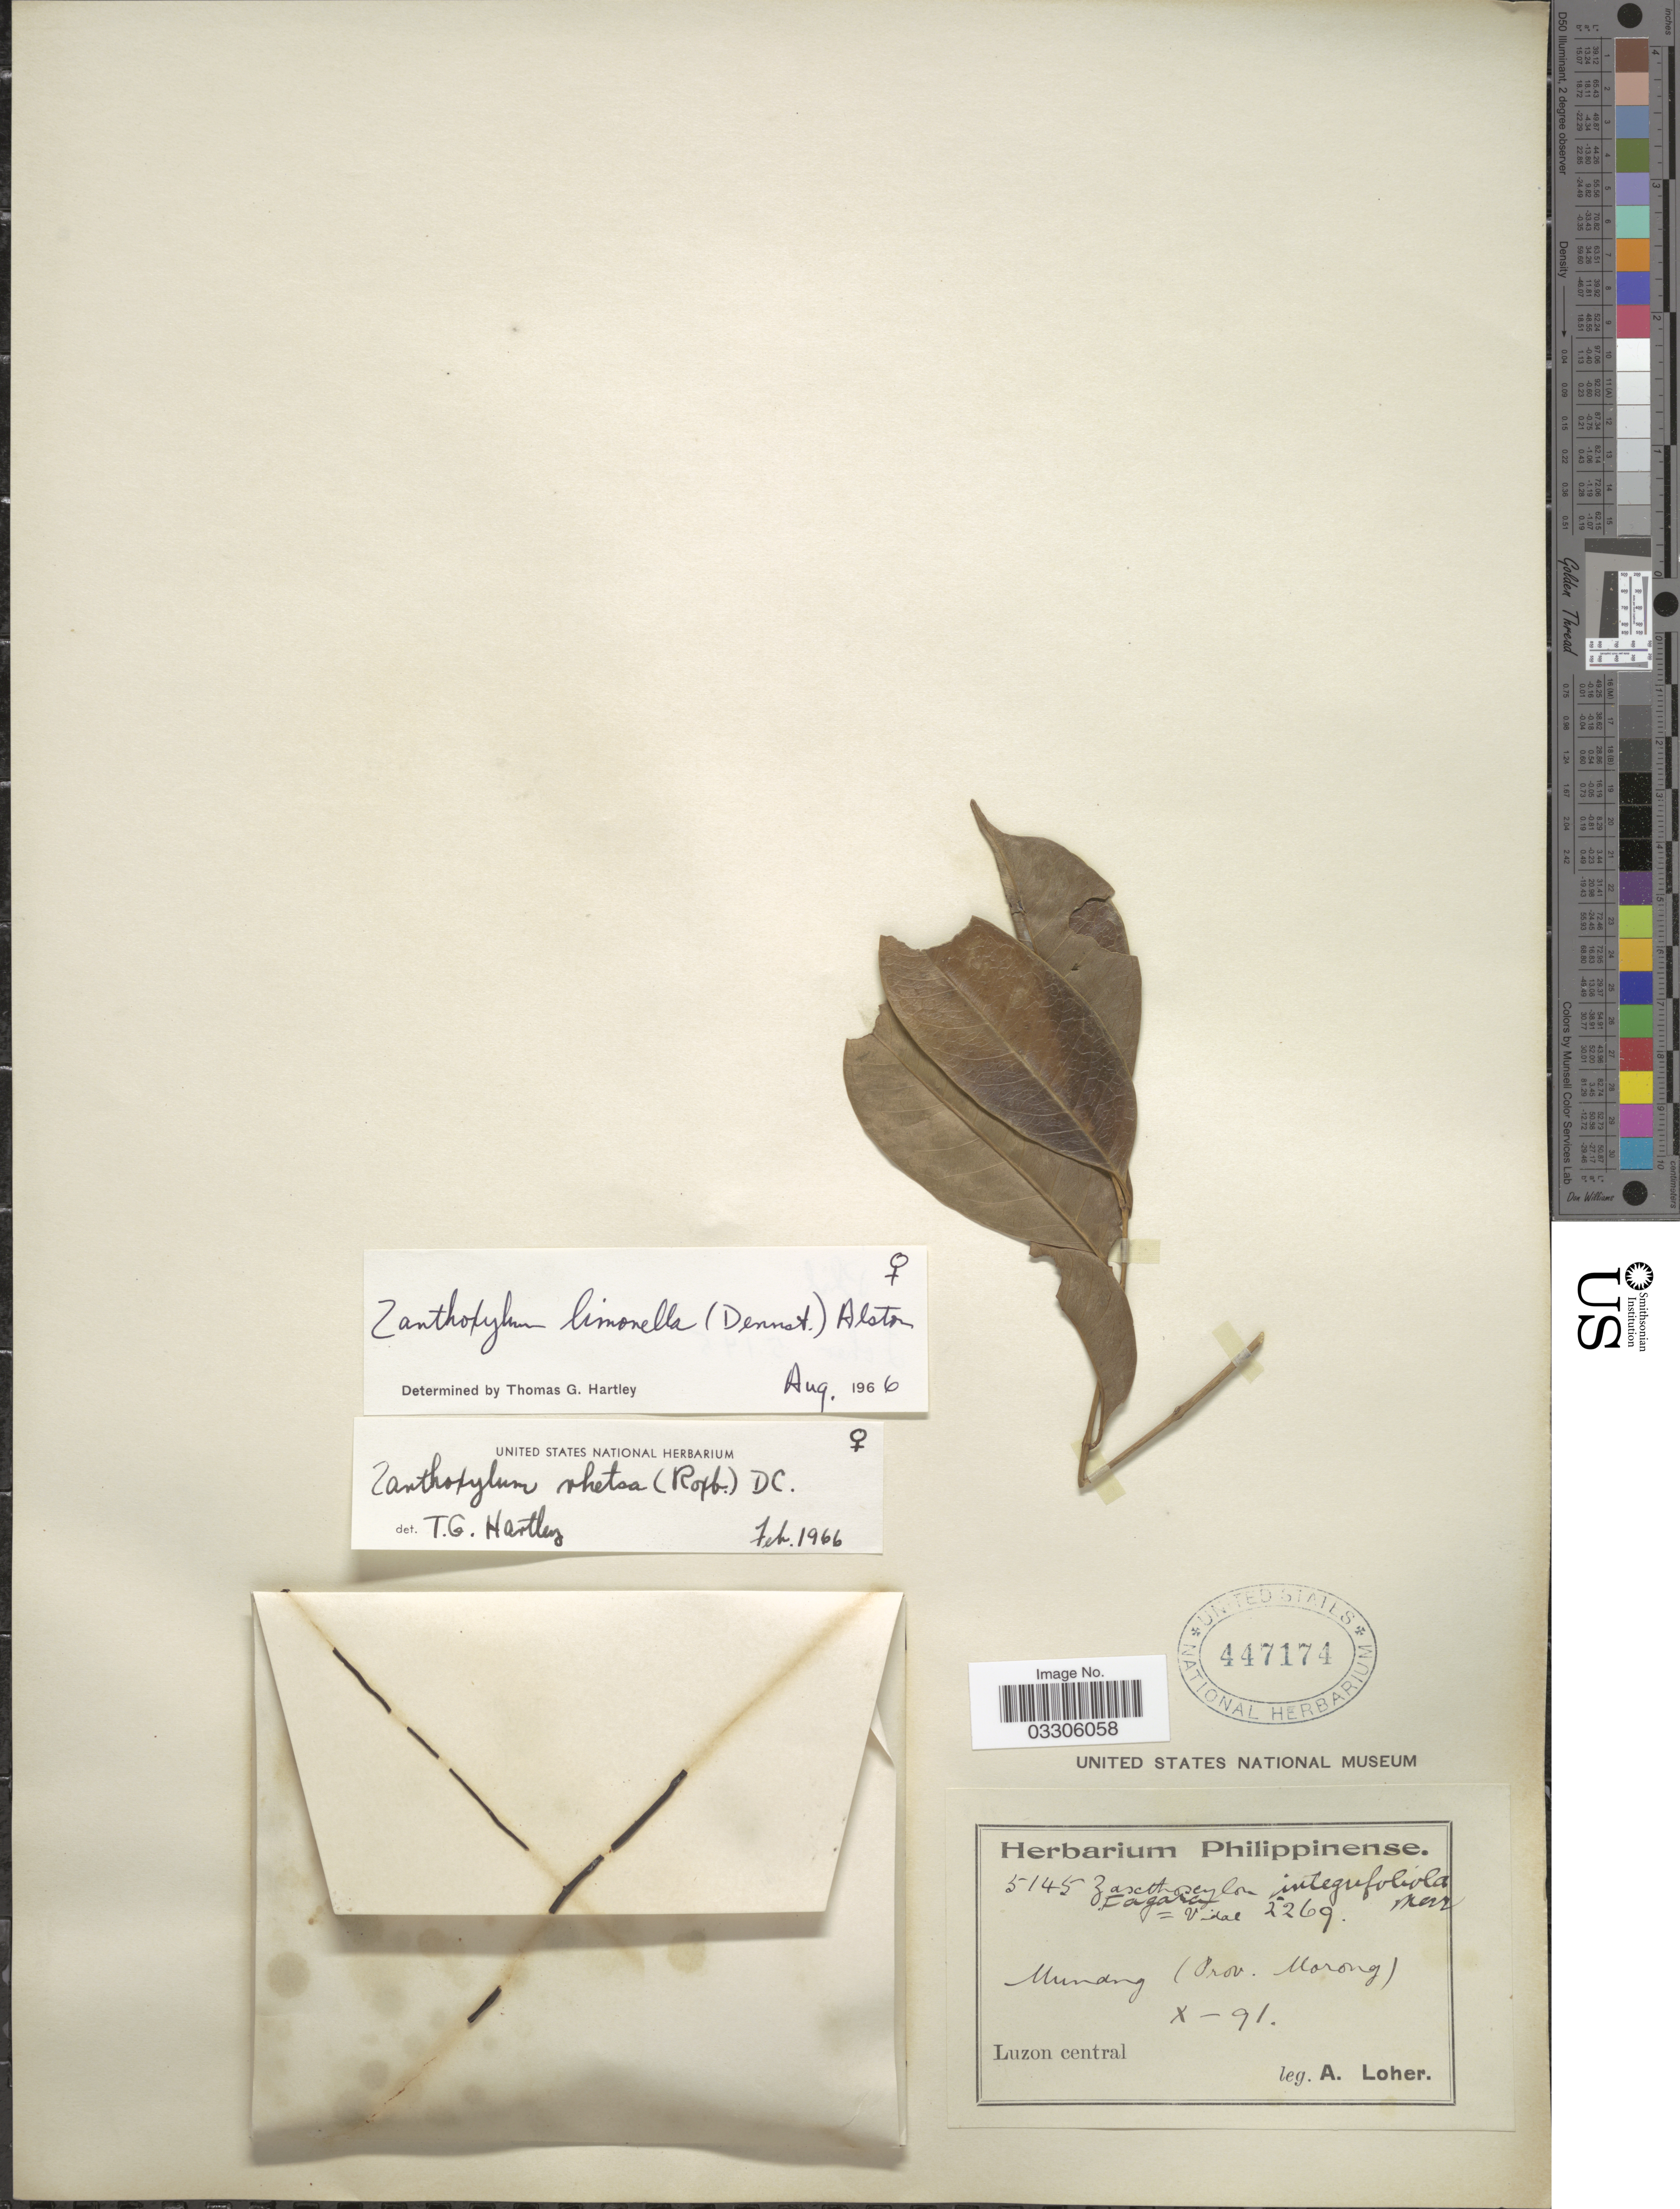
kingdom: Plantae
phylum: Tracheophyta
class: Magnoliopsida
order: Sapindales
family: Rutaceae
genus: Zanthoxylum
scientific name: Zanthoxylum limonella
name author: (Dennst.) Alston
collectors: A. Loher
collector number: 5145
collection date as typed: Transcribed d/m/y: /10/91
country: Philippines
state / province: Central Luzon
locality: Mundong (Prov. Morong). Luzon central.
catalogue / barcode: US 447174